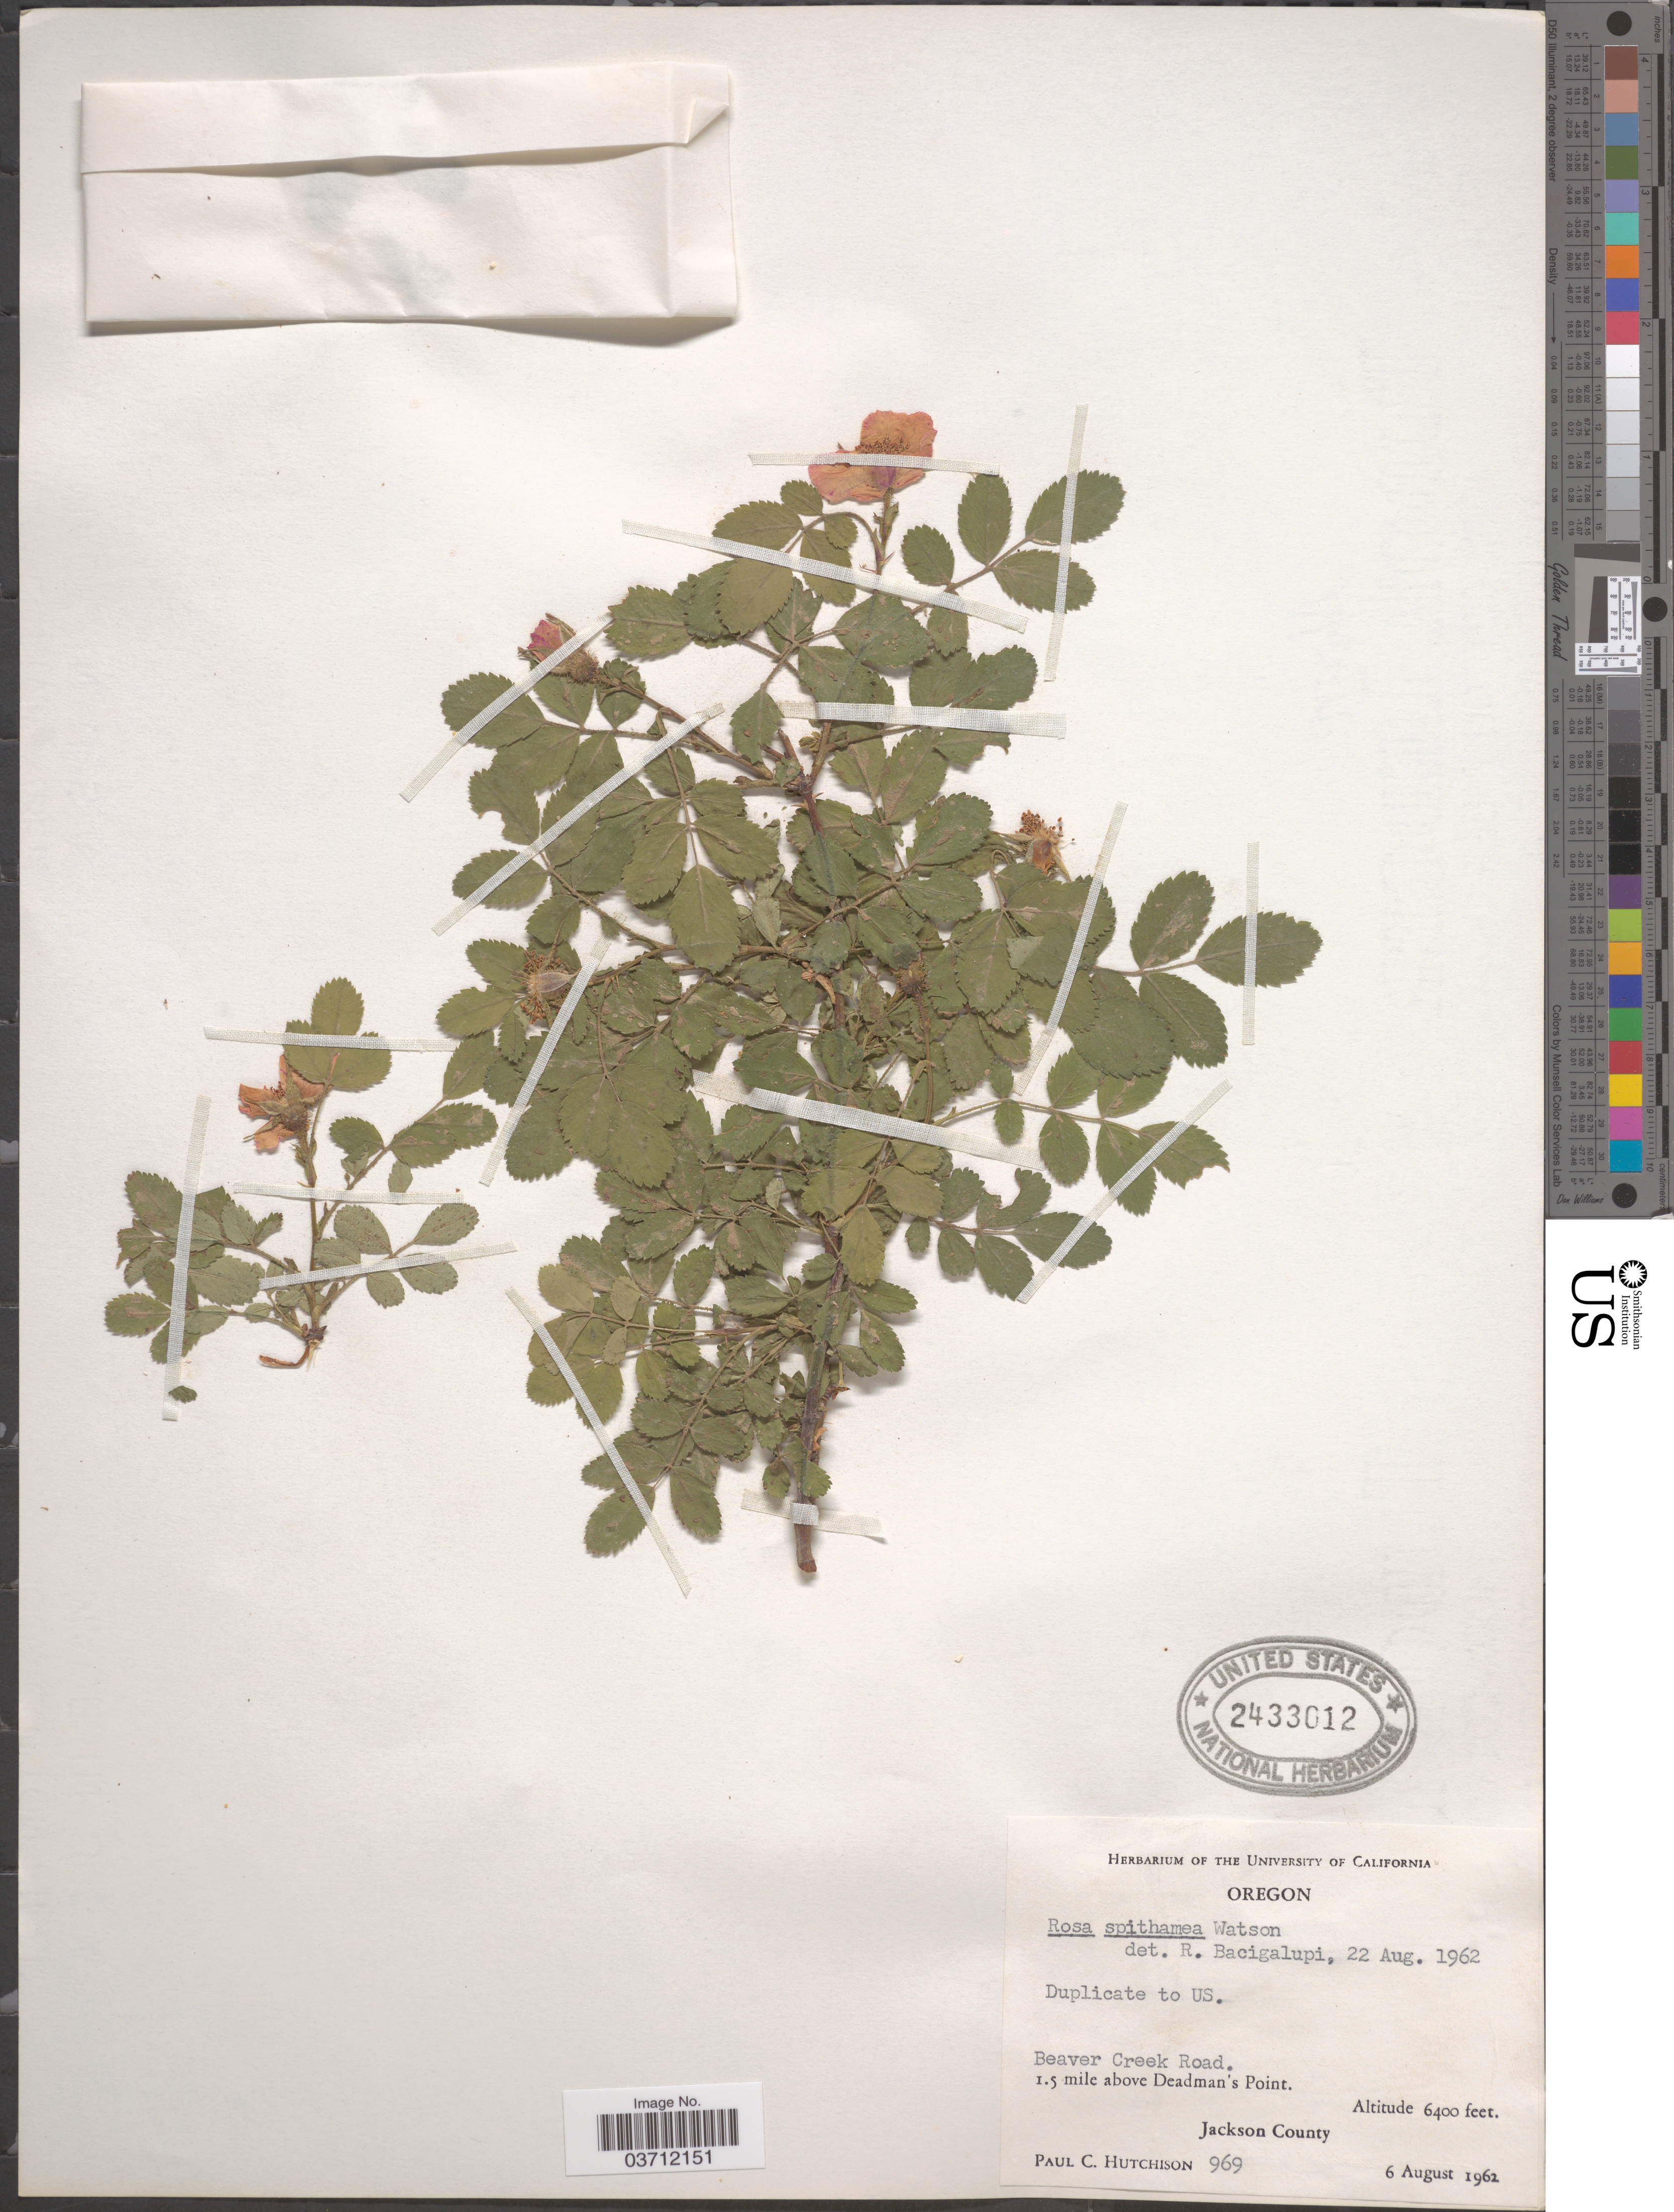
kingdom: Plantae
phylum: Tracheophyta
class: Magnoliopsida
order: Rosales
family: Rosaceae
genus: Rosa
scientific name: Rosa spithamea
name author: S. Watson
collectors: P. C. Hutchison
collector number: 969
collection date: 1962-08-06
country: United States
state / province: Oregon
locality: Beaver Creek Road. 1.5 mile above Deadman's Point. Jackson County.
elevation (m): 1951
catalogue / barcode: US 2433012